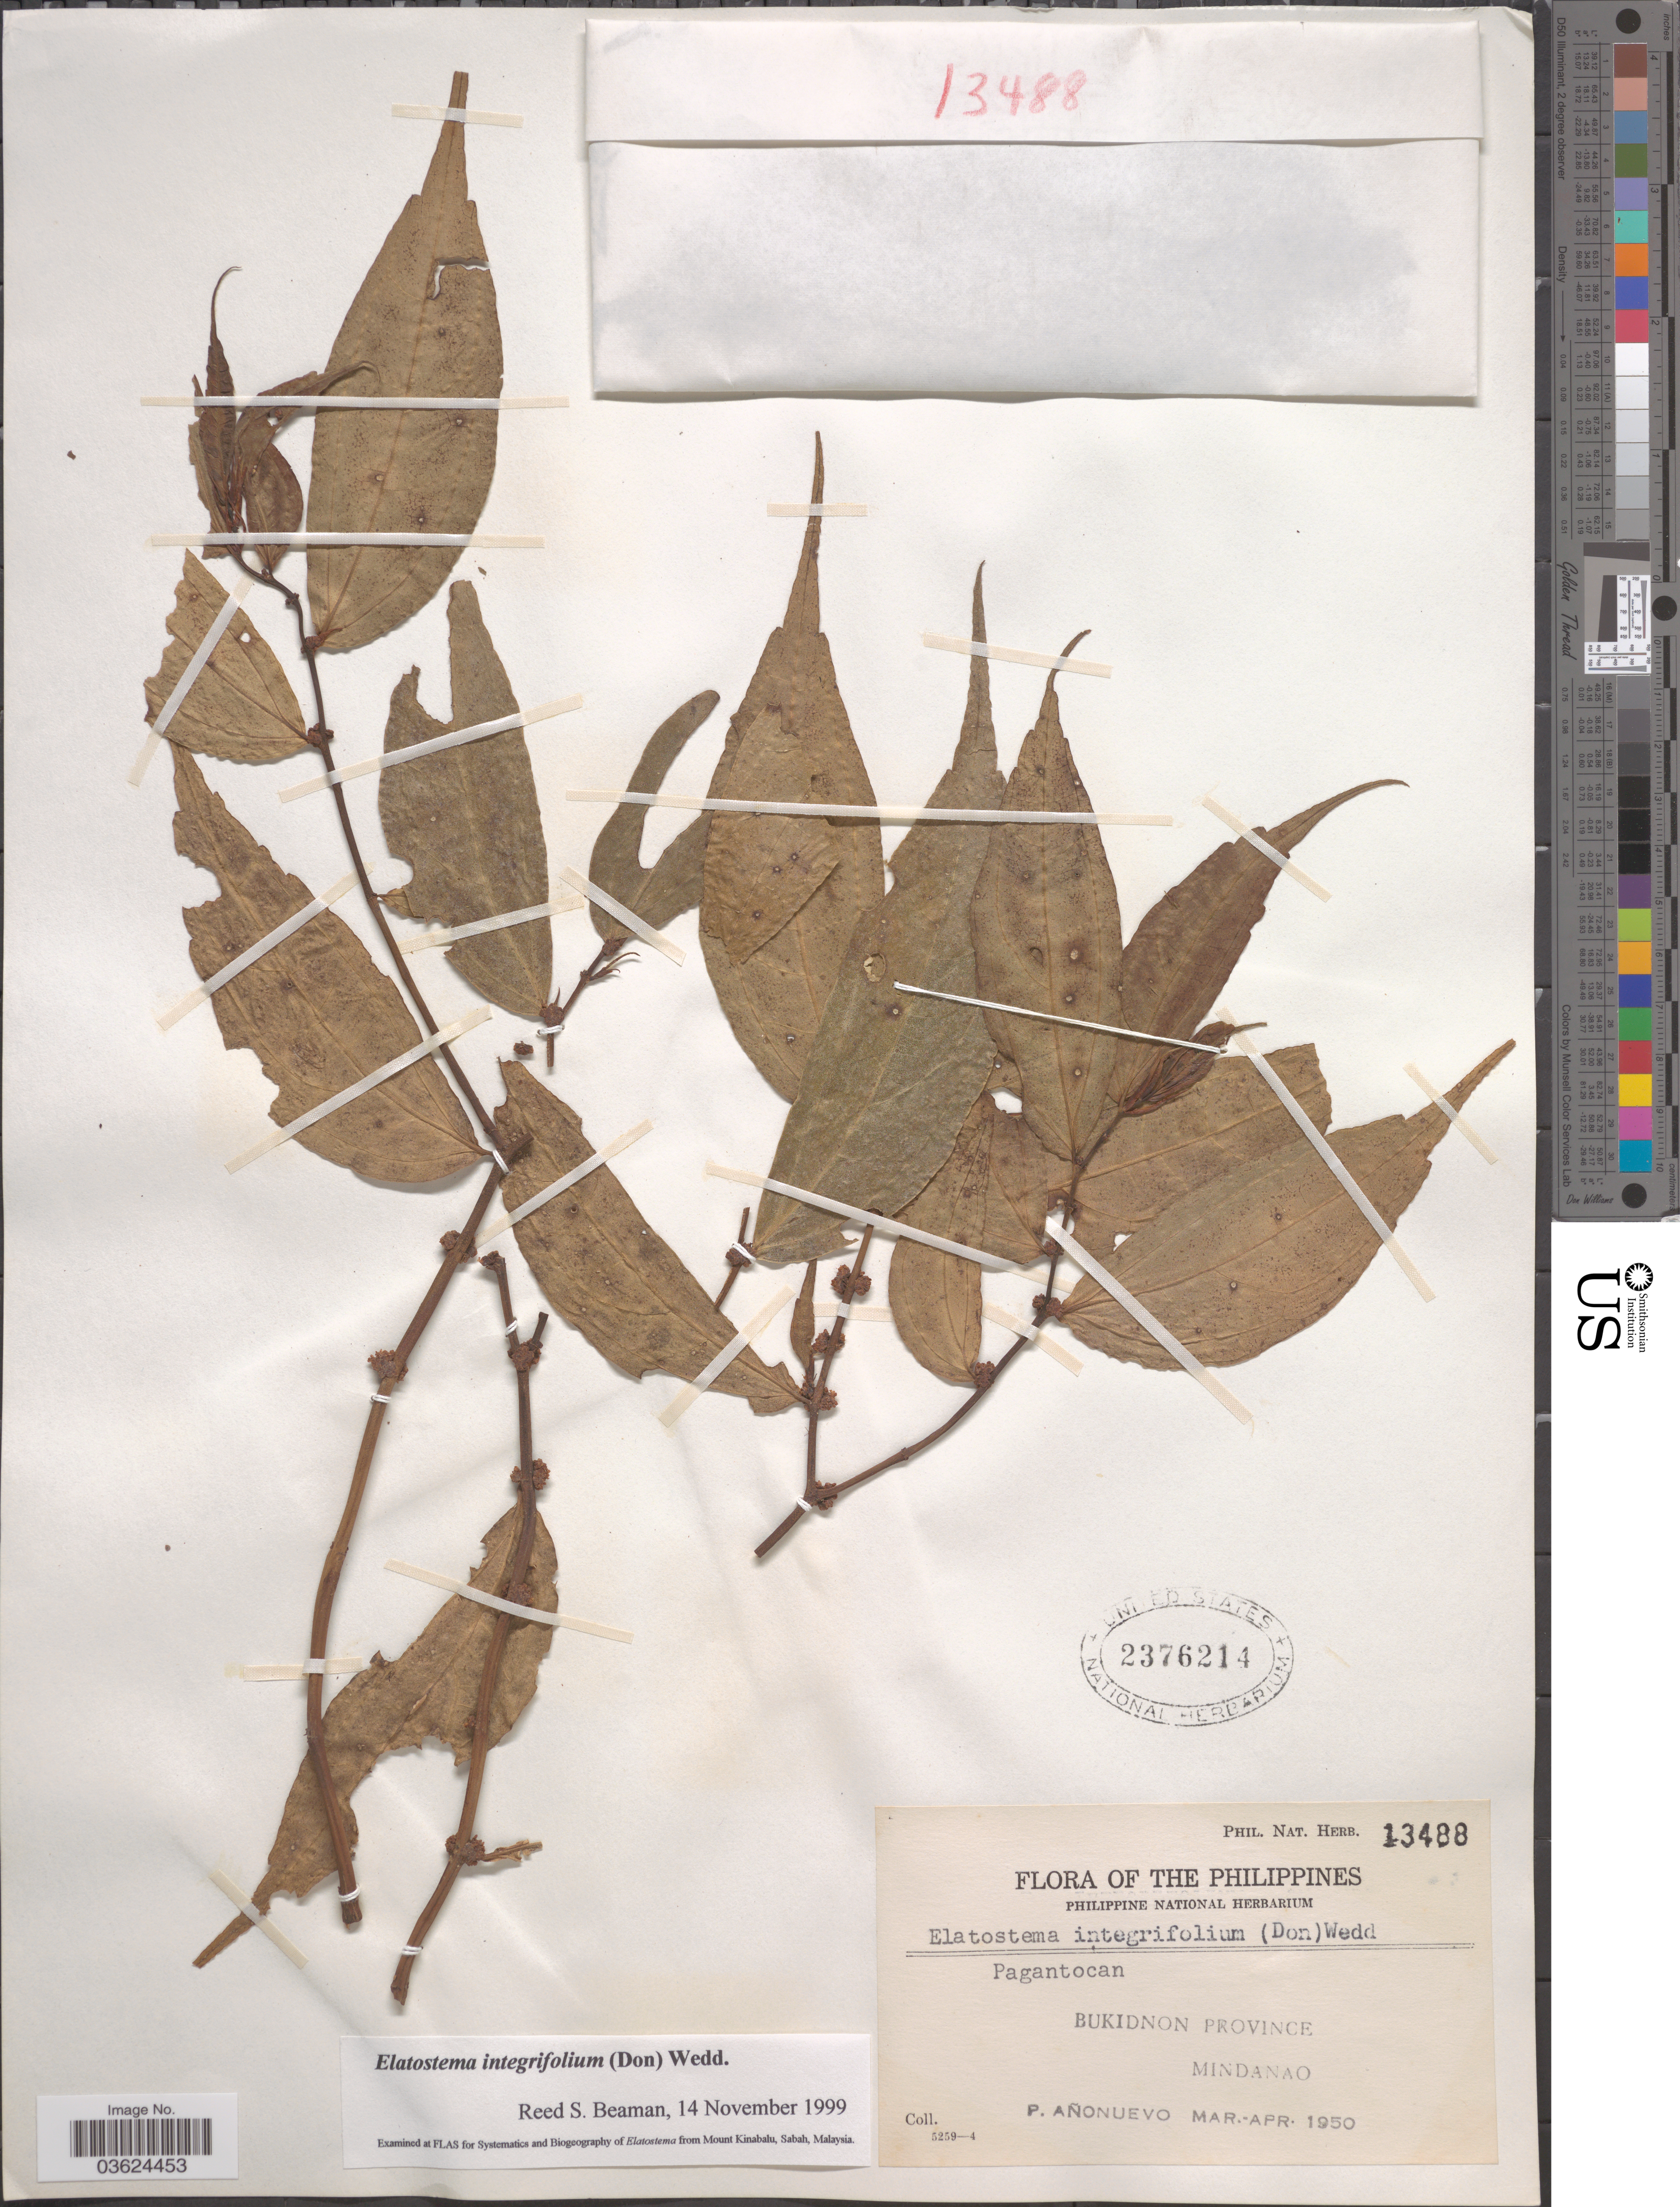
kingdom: Plantae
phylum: Tracheophyta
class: Magnoliopsida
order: Rosales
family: Urticaceae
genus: Elatostema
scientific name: Elatostema integrifolium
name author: (D. Don) Wedd.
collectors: P. Anonuevo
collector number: Phil. Nat. Herb. 13488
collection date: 1950-03/1950-04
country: Philippines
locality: Bukidnon Province, Mindanao.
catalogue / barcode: US 2376214